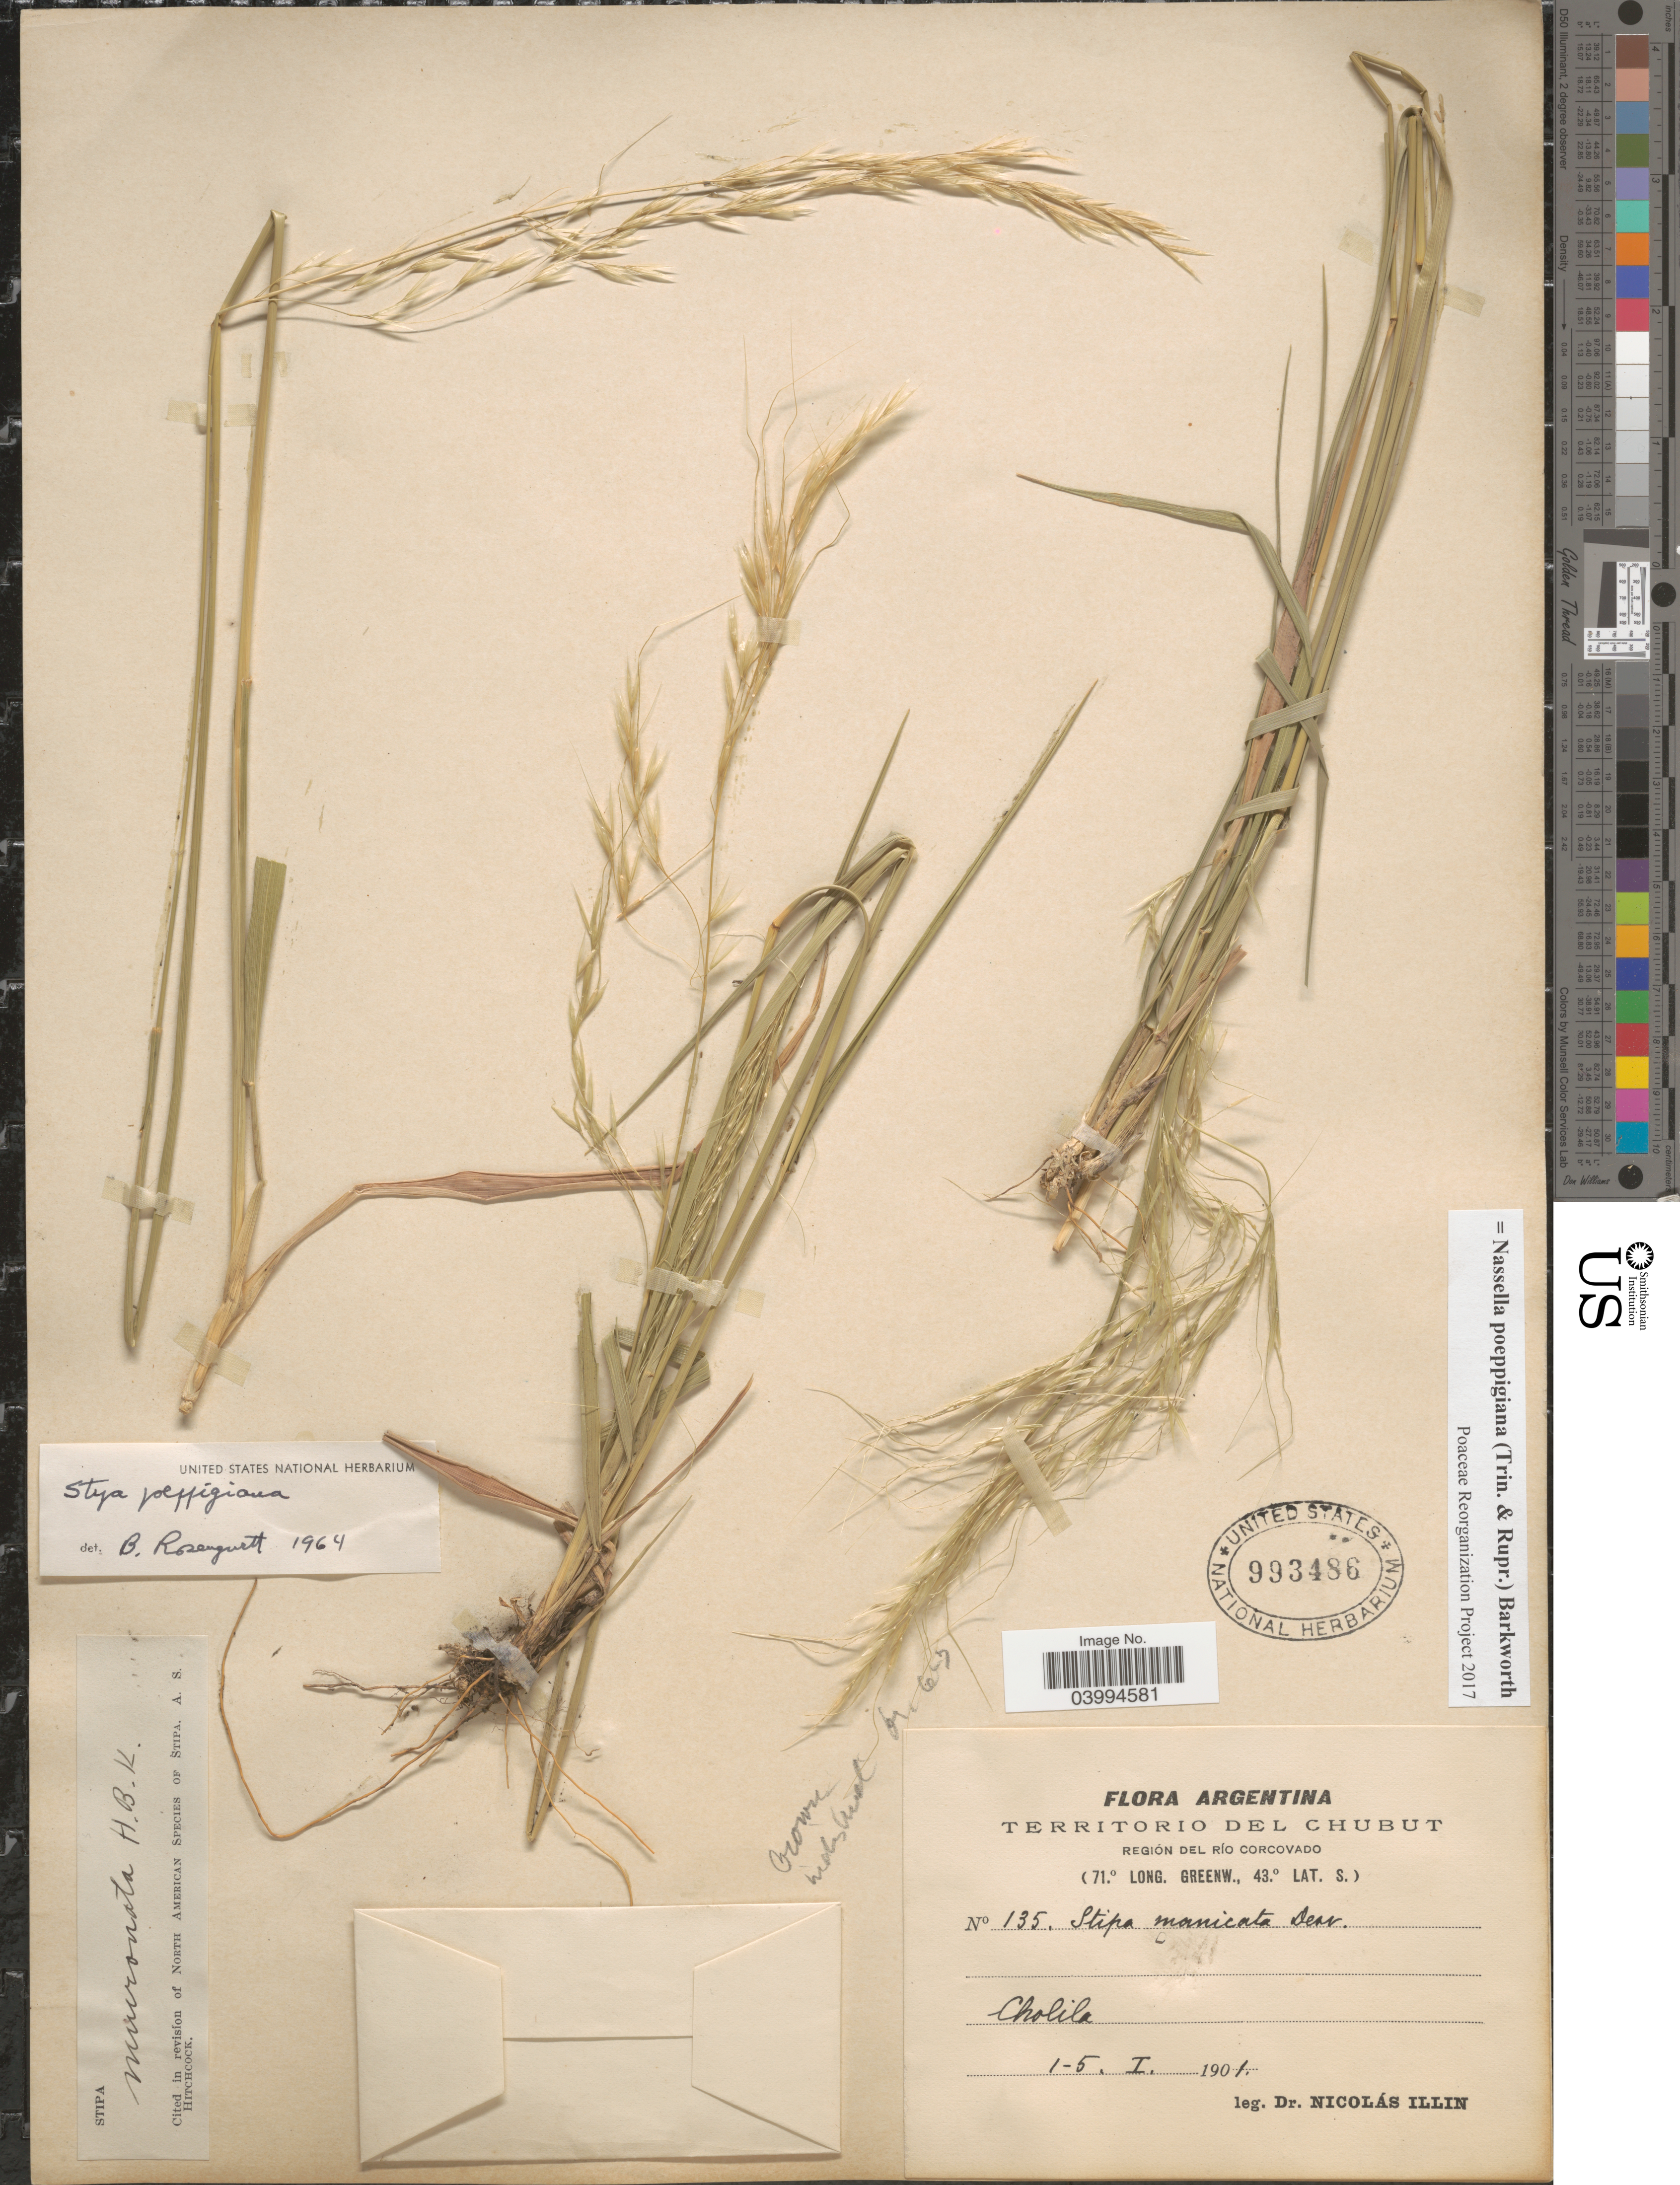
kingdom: Plantae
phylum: Tracheophyta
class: Liliopsida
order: Poales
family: Poaceae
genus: Nassella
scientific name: Nassella poeppigiana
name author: (Trin. & Rupr.) Barkworth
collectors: N. Illin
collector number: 135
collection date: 1901-01-01/1901-01-05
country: Argentina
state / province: Chubut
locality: Territorio del Chubut. Región del Río Corcovado. Cholila.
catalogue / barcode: US 993486